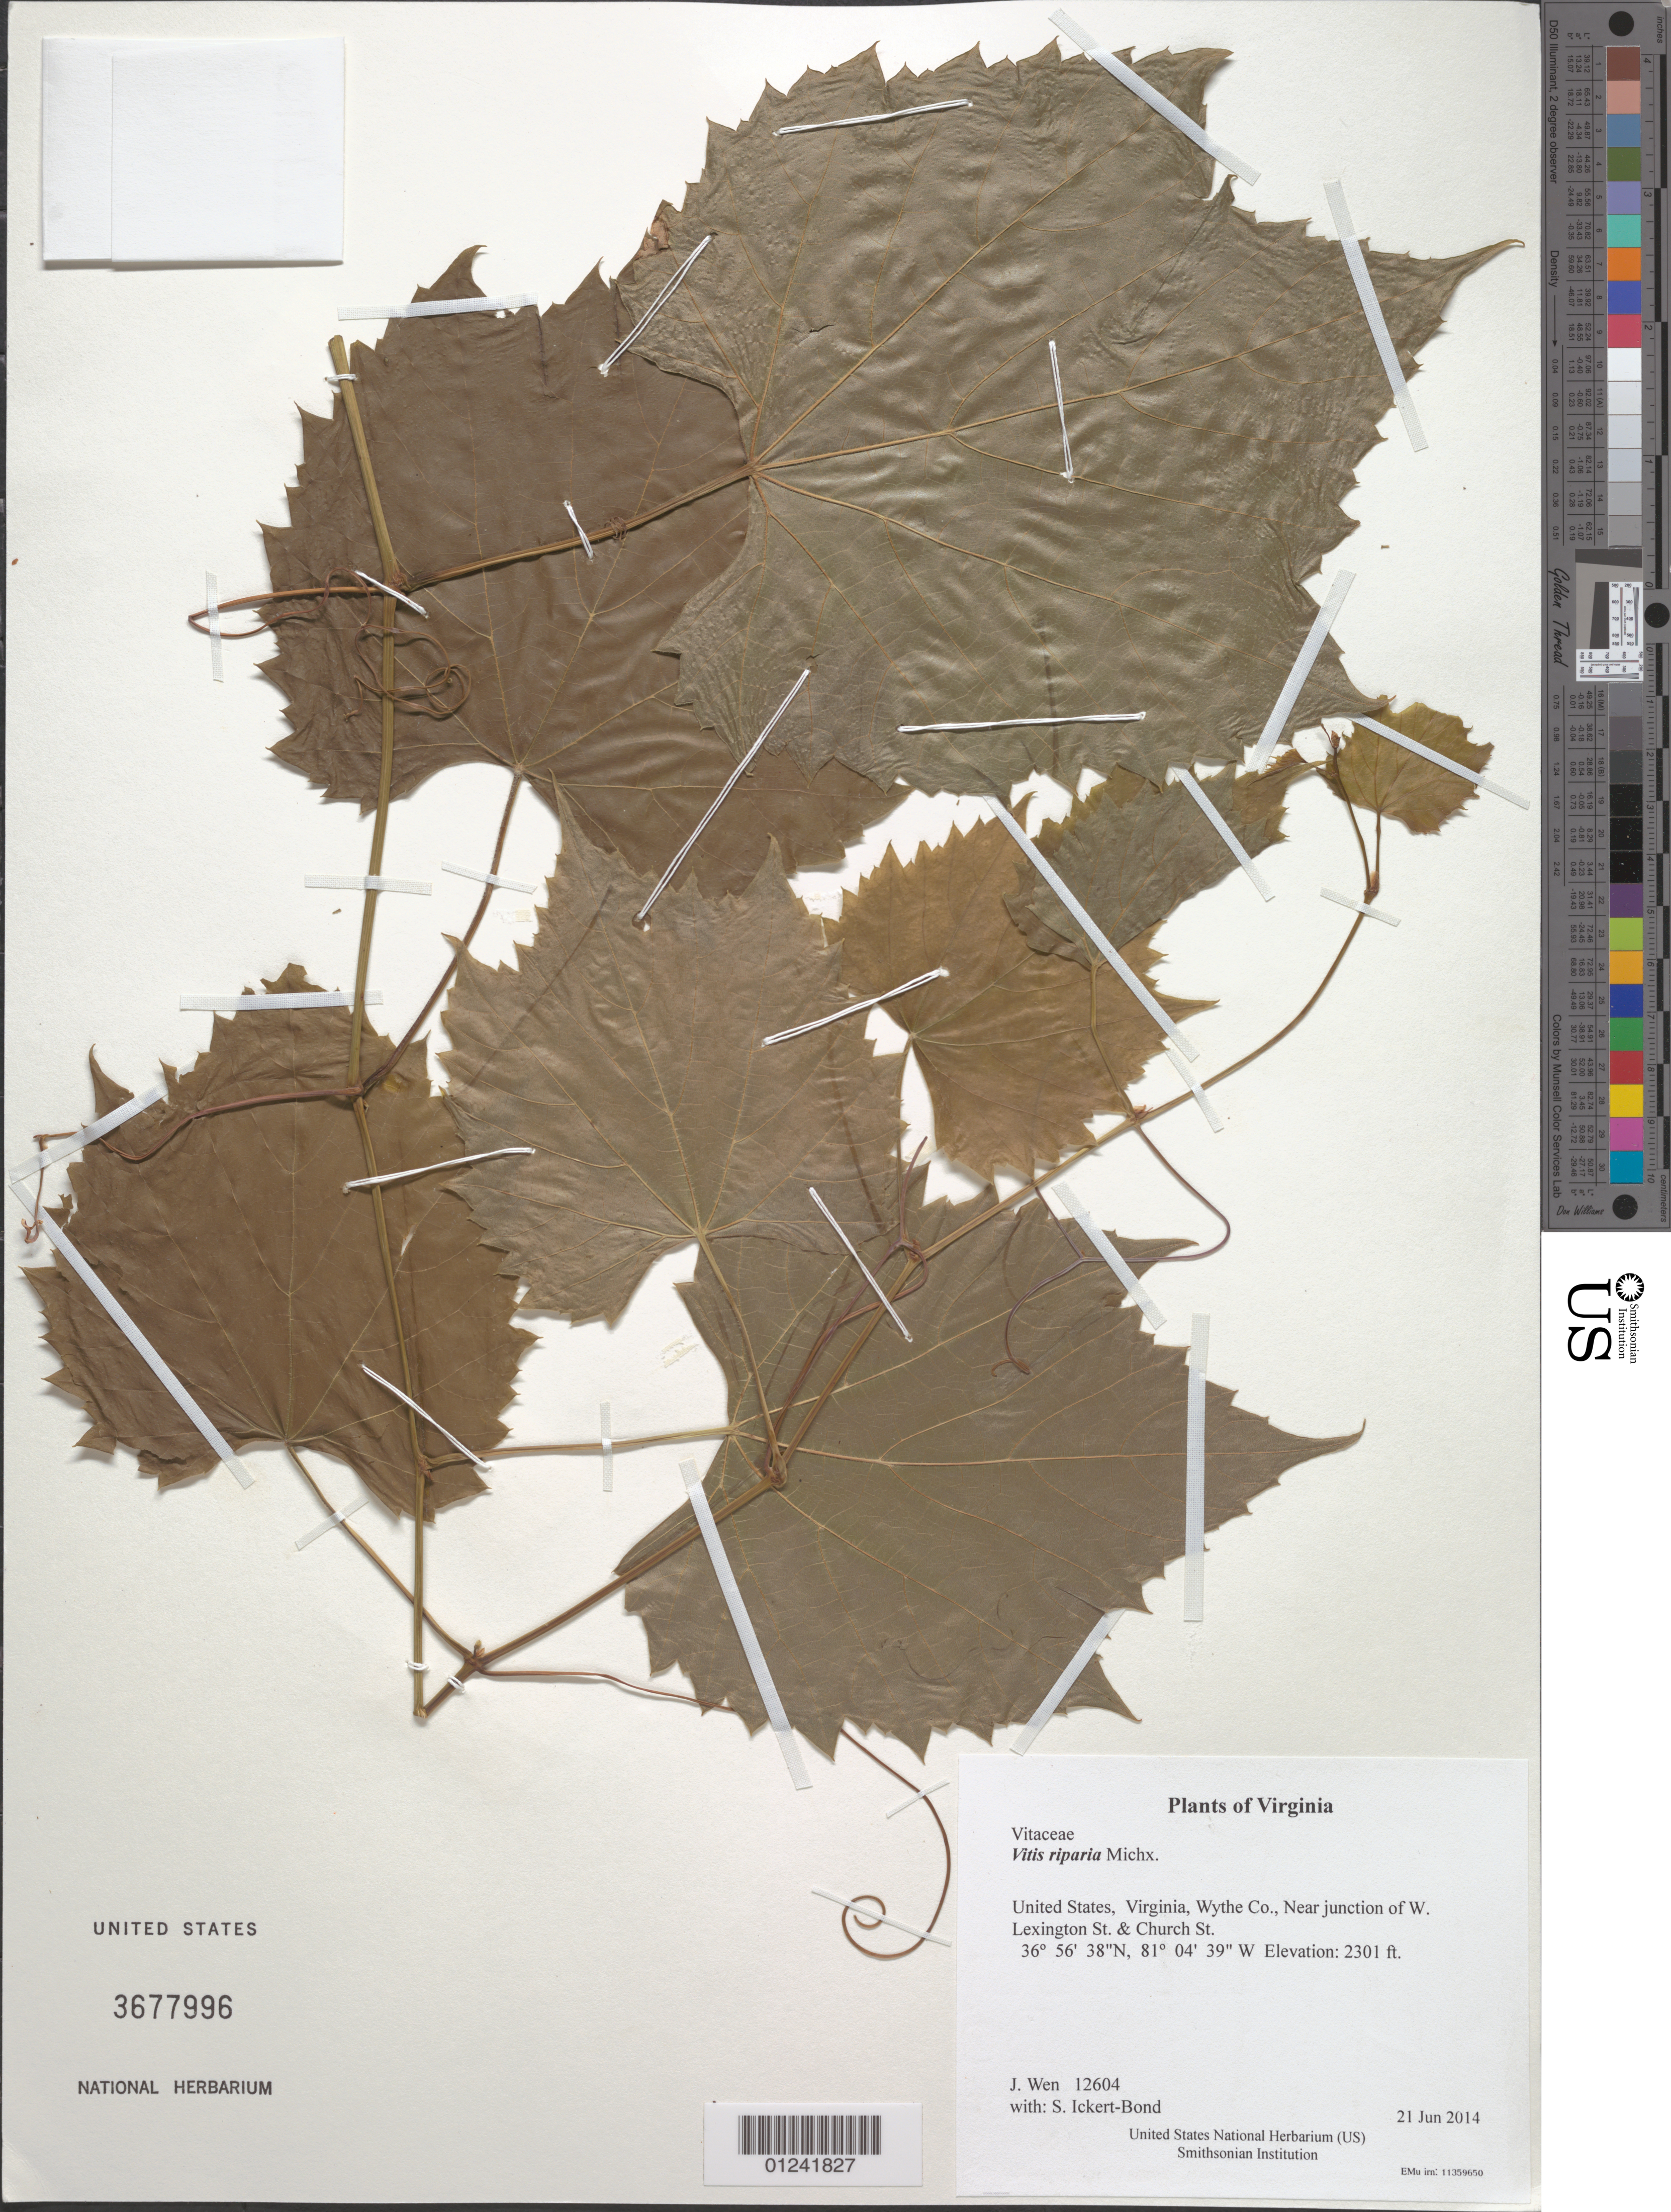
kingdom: Plantae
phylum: Tracheophyta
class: Magnoliopsida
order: Vitales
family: Vitaceae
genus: Vitis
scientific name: Vitis riparia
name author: Michx.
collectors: J. Wen & S. Ickert-Bond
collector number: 12604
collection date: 2014-06-21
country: United States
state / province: Virginia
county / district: Wythe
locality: Near junction of W. Lexington St. & Church St.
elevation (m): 701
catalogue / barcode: US 3677996